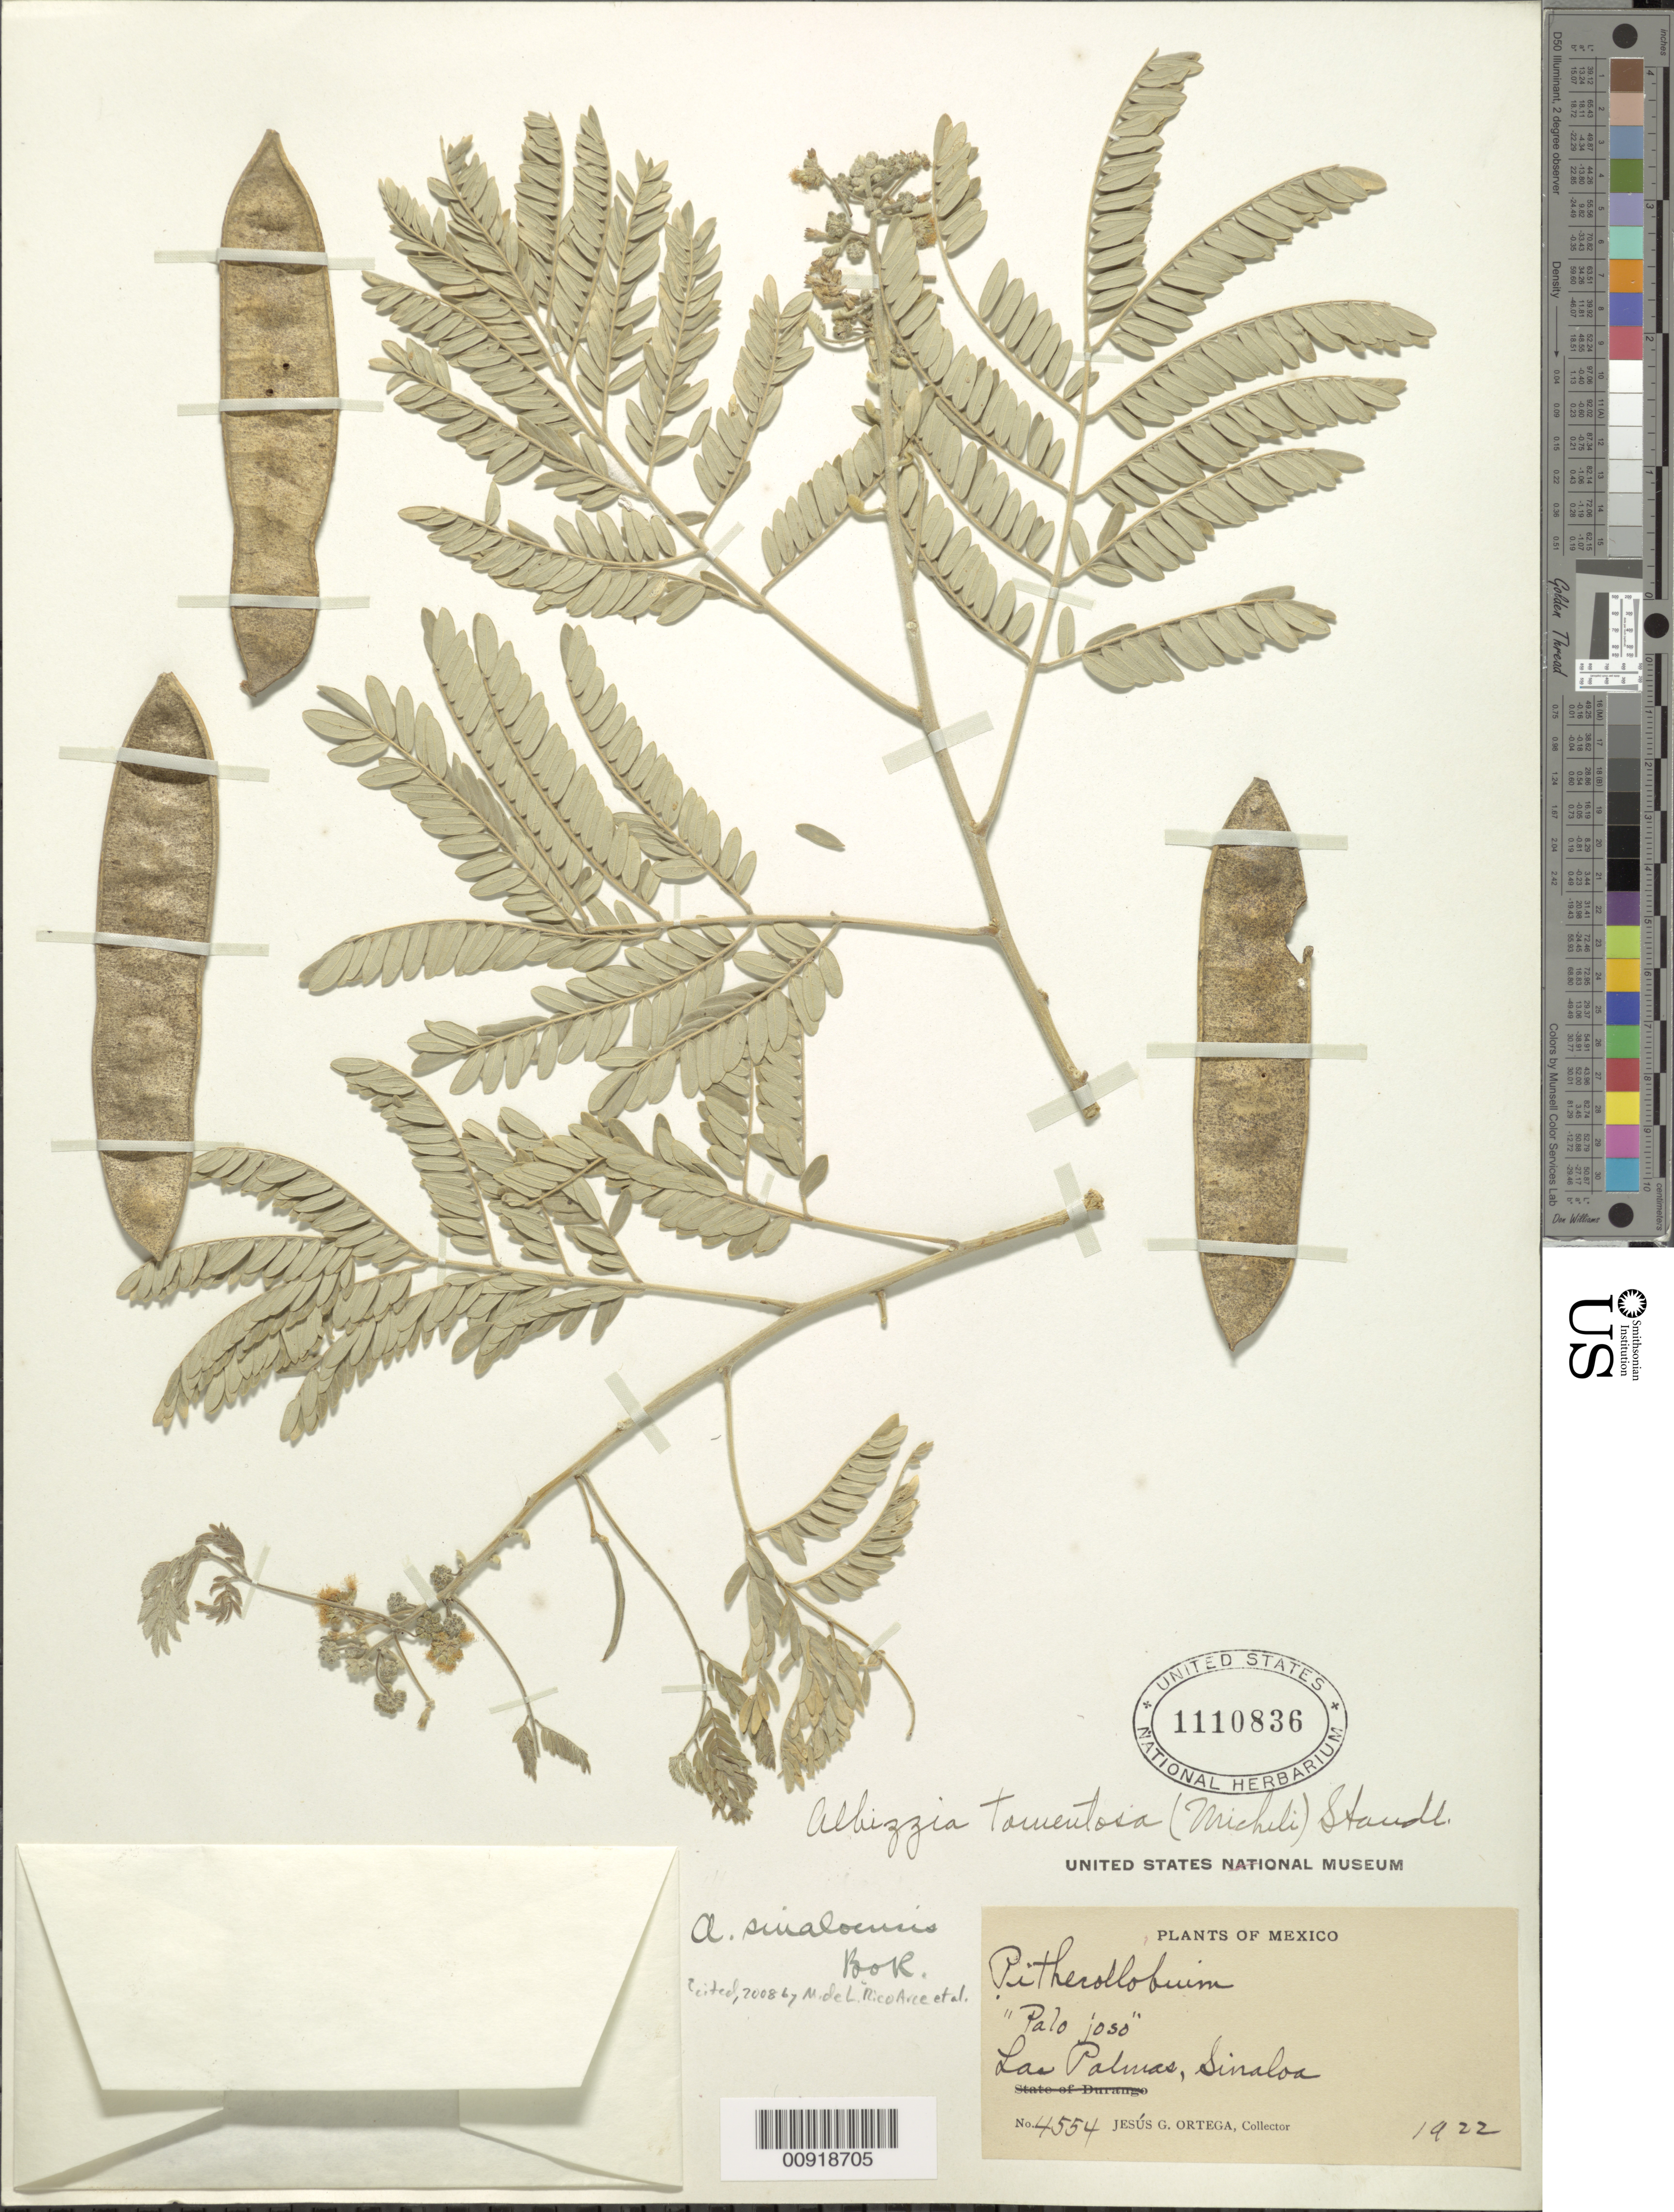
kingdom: Plantae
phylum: Tracheophyta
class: Magnoliopsida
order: Fabales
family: Fabaceae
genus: Pseudalbizzia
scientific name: Pseudalbizzia sinaloensis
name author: (Britton & Rose) Koenen & Duno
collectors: J. Ortega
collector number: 4554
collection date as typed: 1922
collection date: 1922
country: Mexico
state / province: Sinaloa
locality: Las Palmas, Sinaloa.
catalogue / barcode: US 1110836